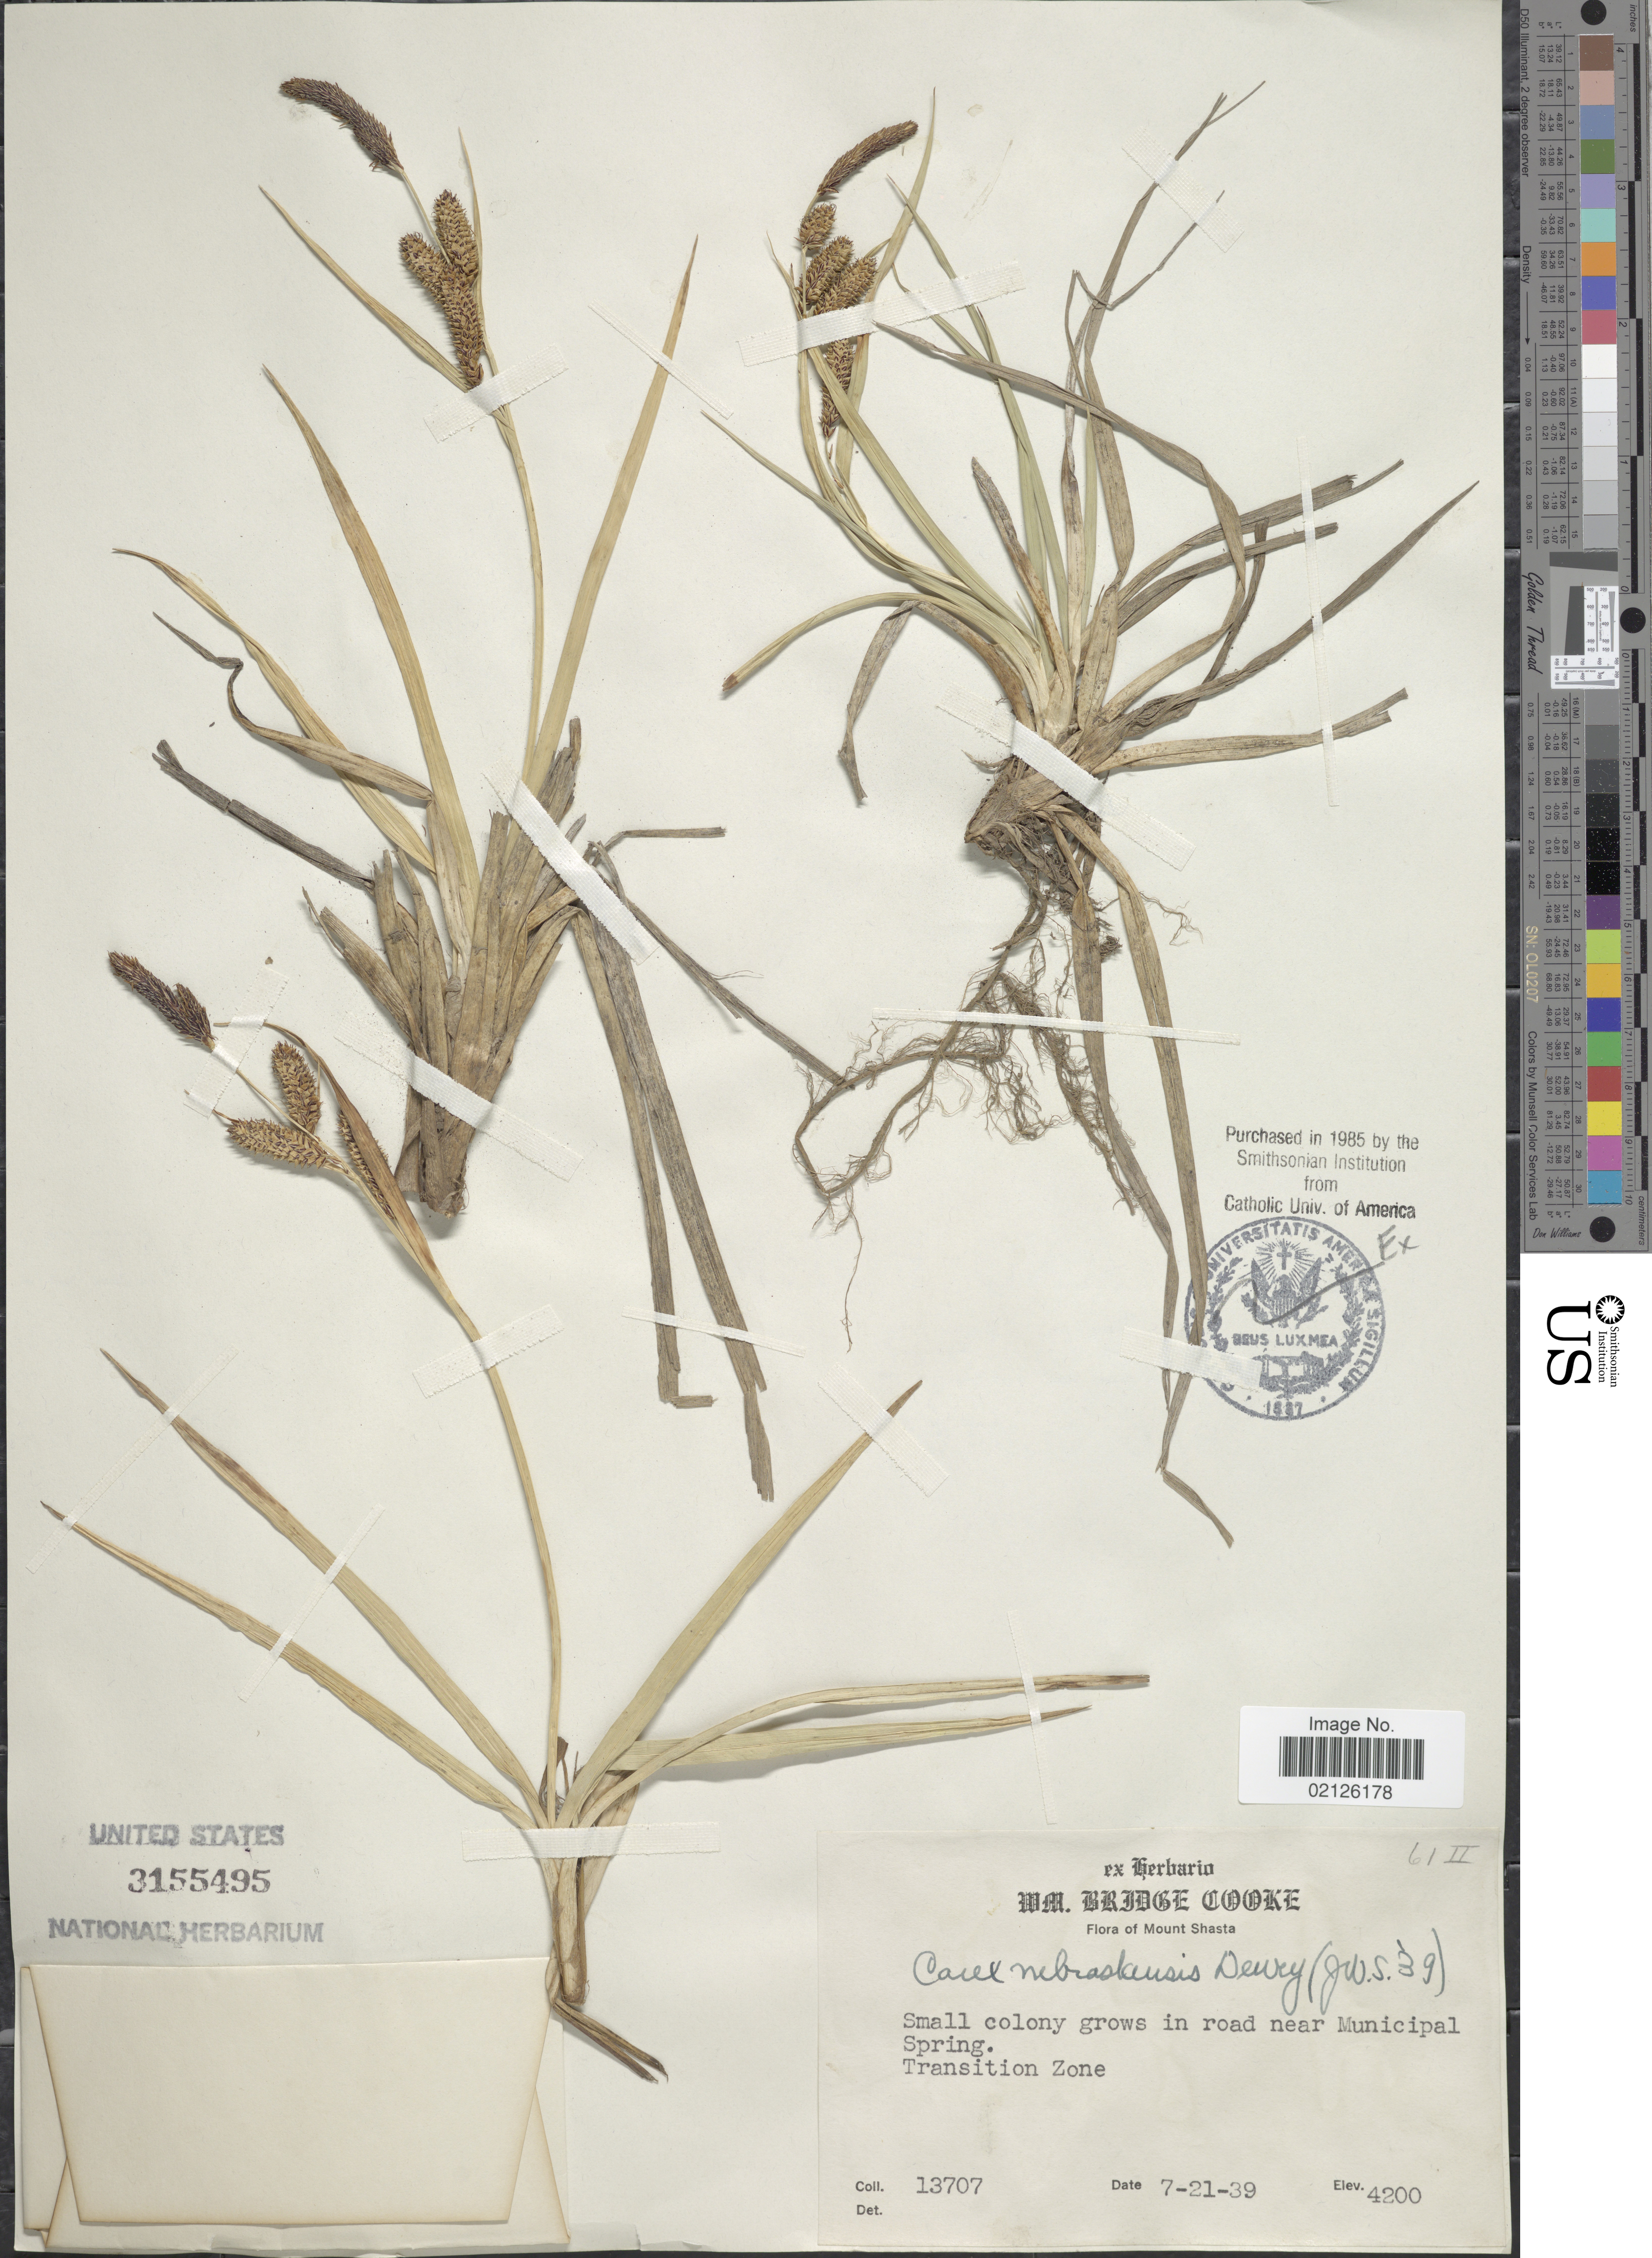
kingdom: Plantae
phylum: Tracheophyta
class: Liliopsida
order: Poales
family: Cyperaceae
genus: Carex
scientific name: Carex nebrascensis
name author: Dewey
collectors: ex herb. WM. Bridge Cooke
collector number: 13707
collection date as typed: Transcribed d/m/y: 21/7/39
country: United States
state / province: California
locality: Mount Shasta, road near Municipal Spring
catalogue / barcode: US 3155495